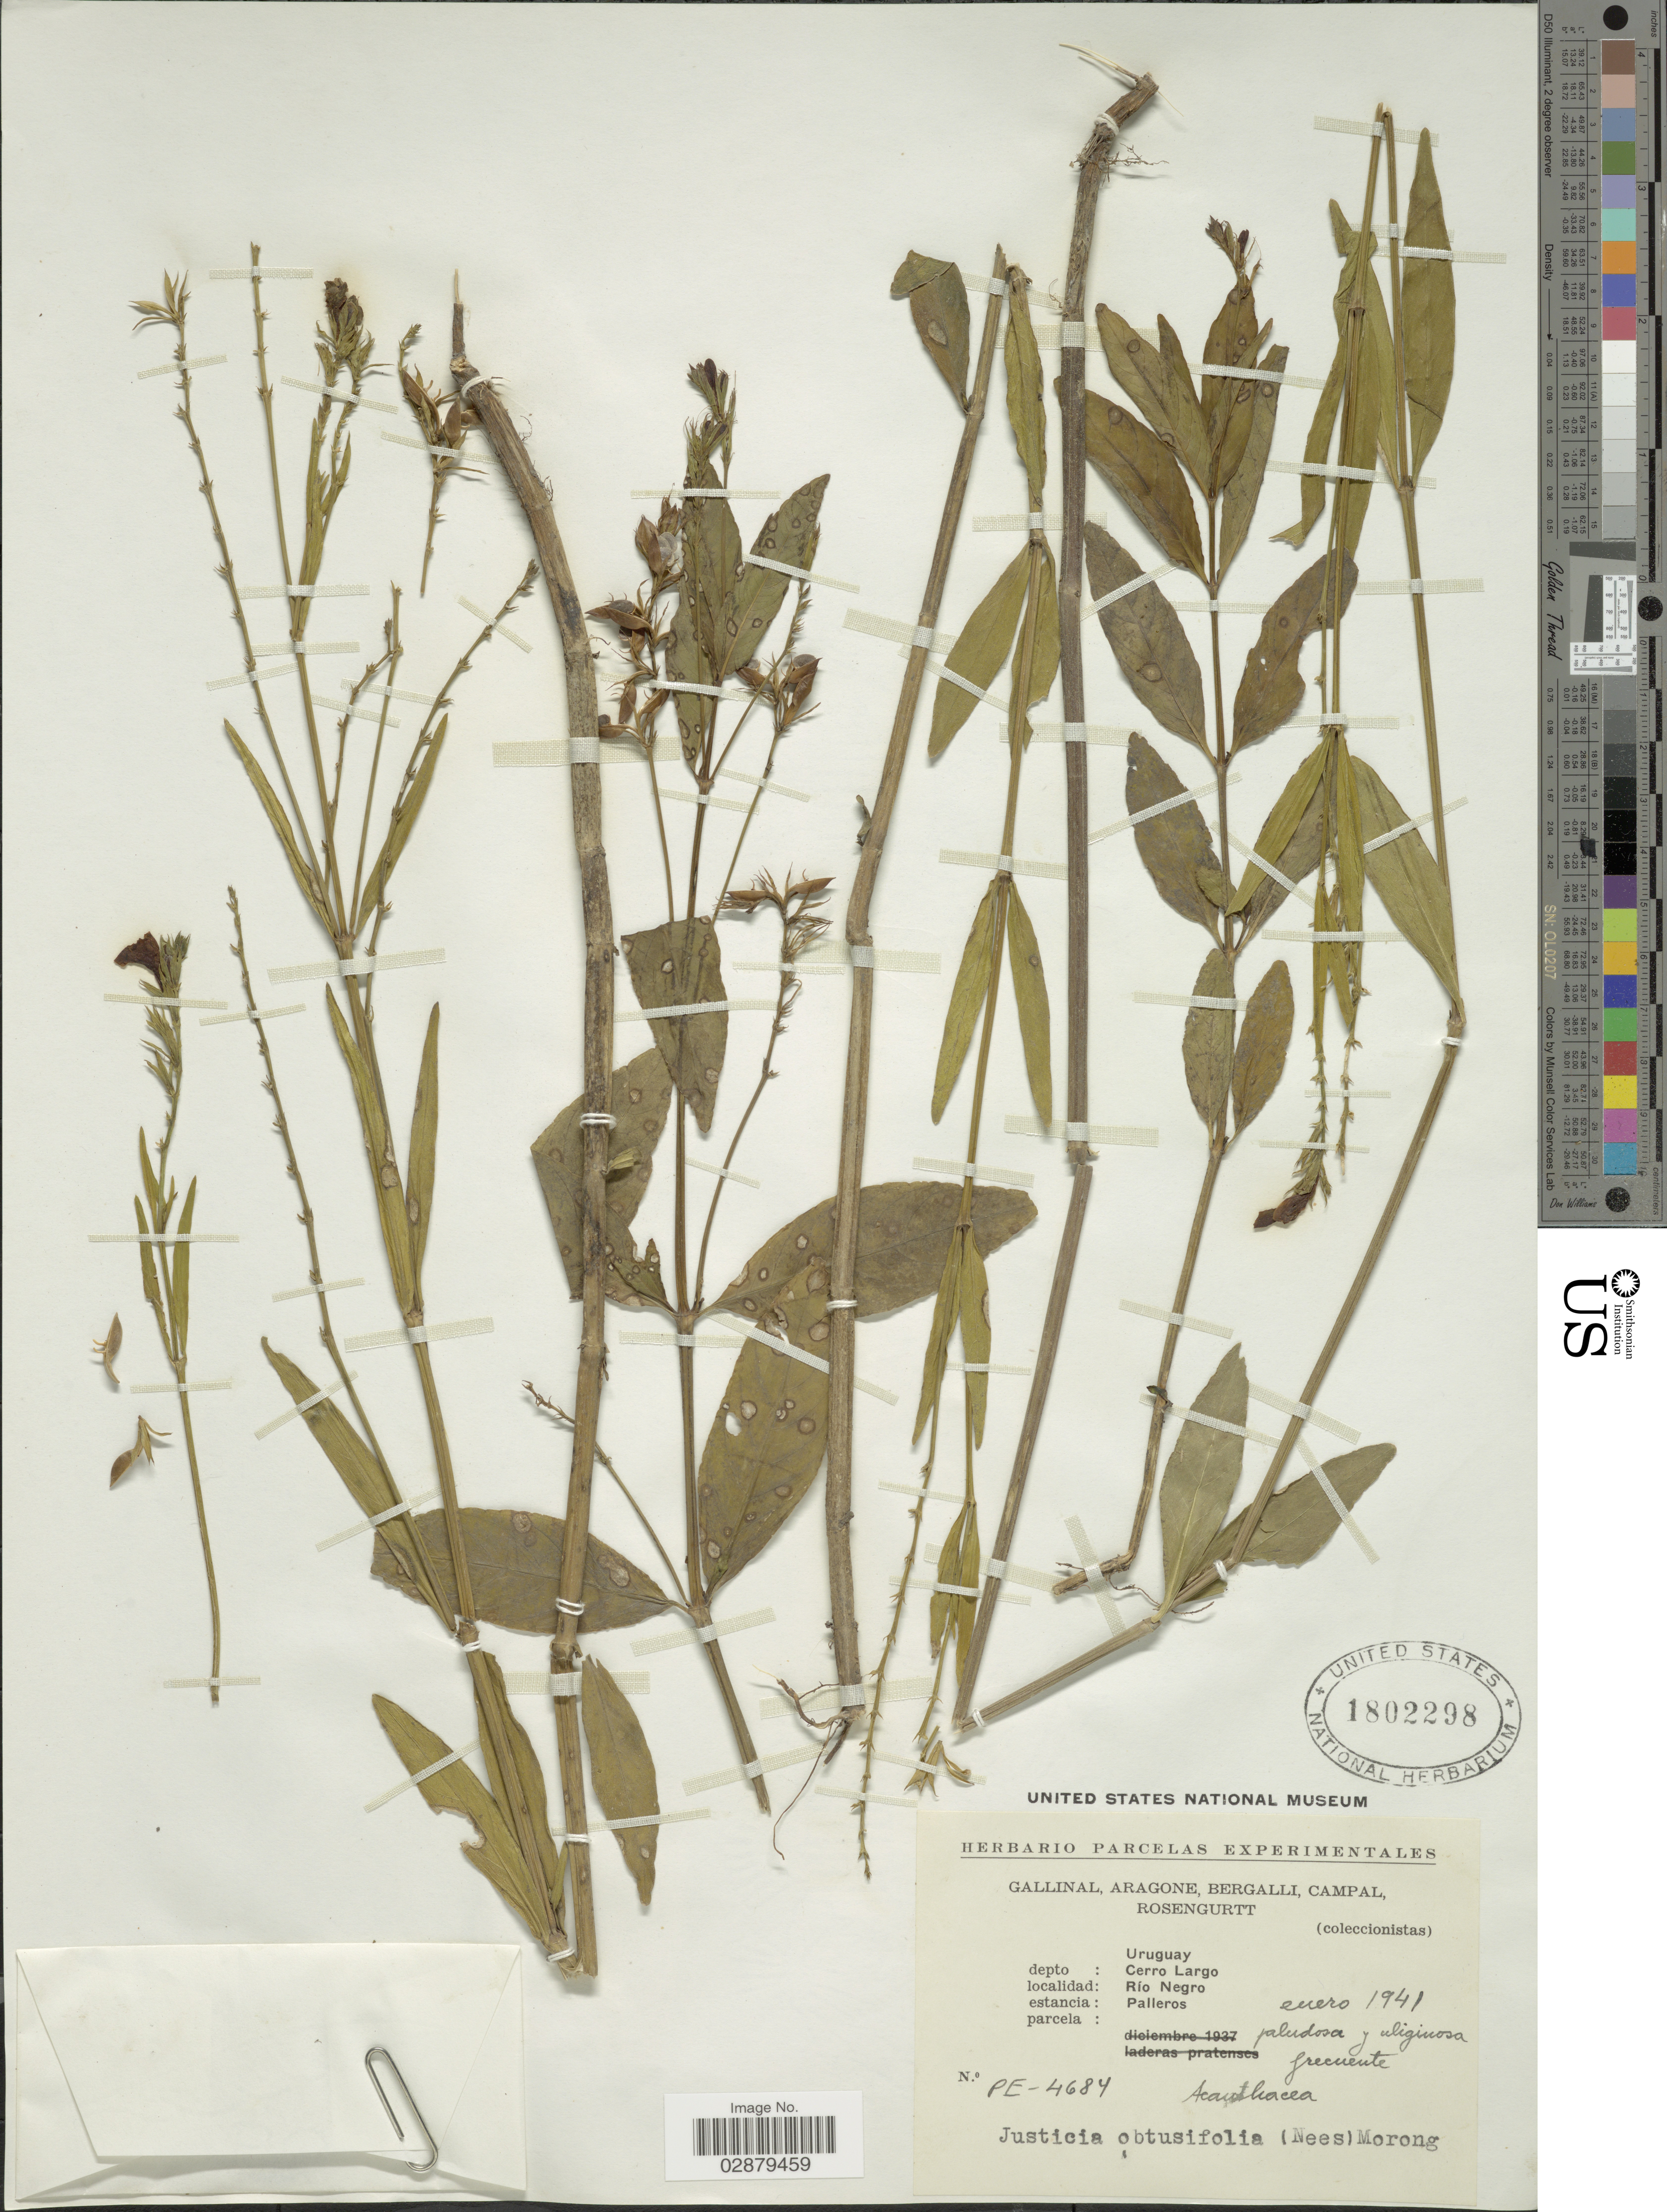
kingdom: Plantae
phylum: Tracheophyta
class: Magnoliopsida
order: Lamiales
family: Acanthaceae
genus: Justicia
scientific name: Justicia laevilinguis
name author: (Nees) Lindau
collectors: -. Gallinal, -- Aragone, -- Bergalli, -- Campal & Rosengurtt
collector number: PE-4684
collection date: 1941-01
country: Uruguay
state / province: Cerro Largo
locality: Depto: Cerro Largo. Río Negro. Palleros.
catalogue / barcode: US 1802298